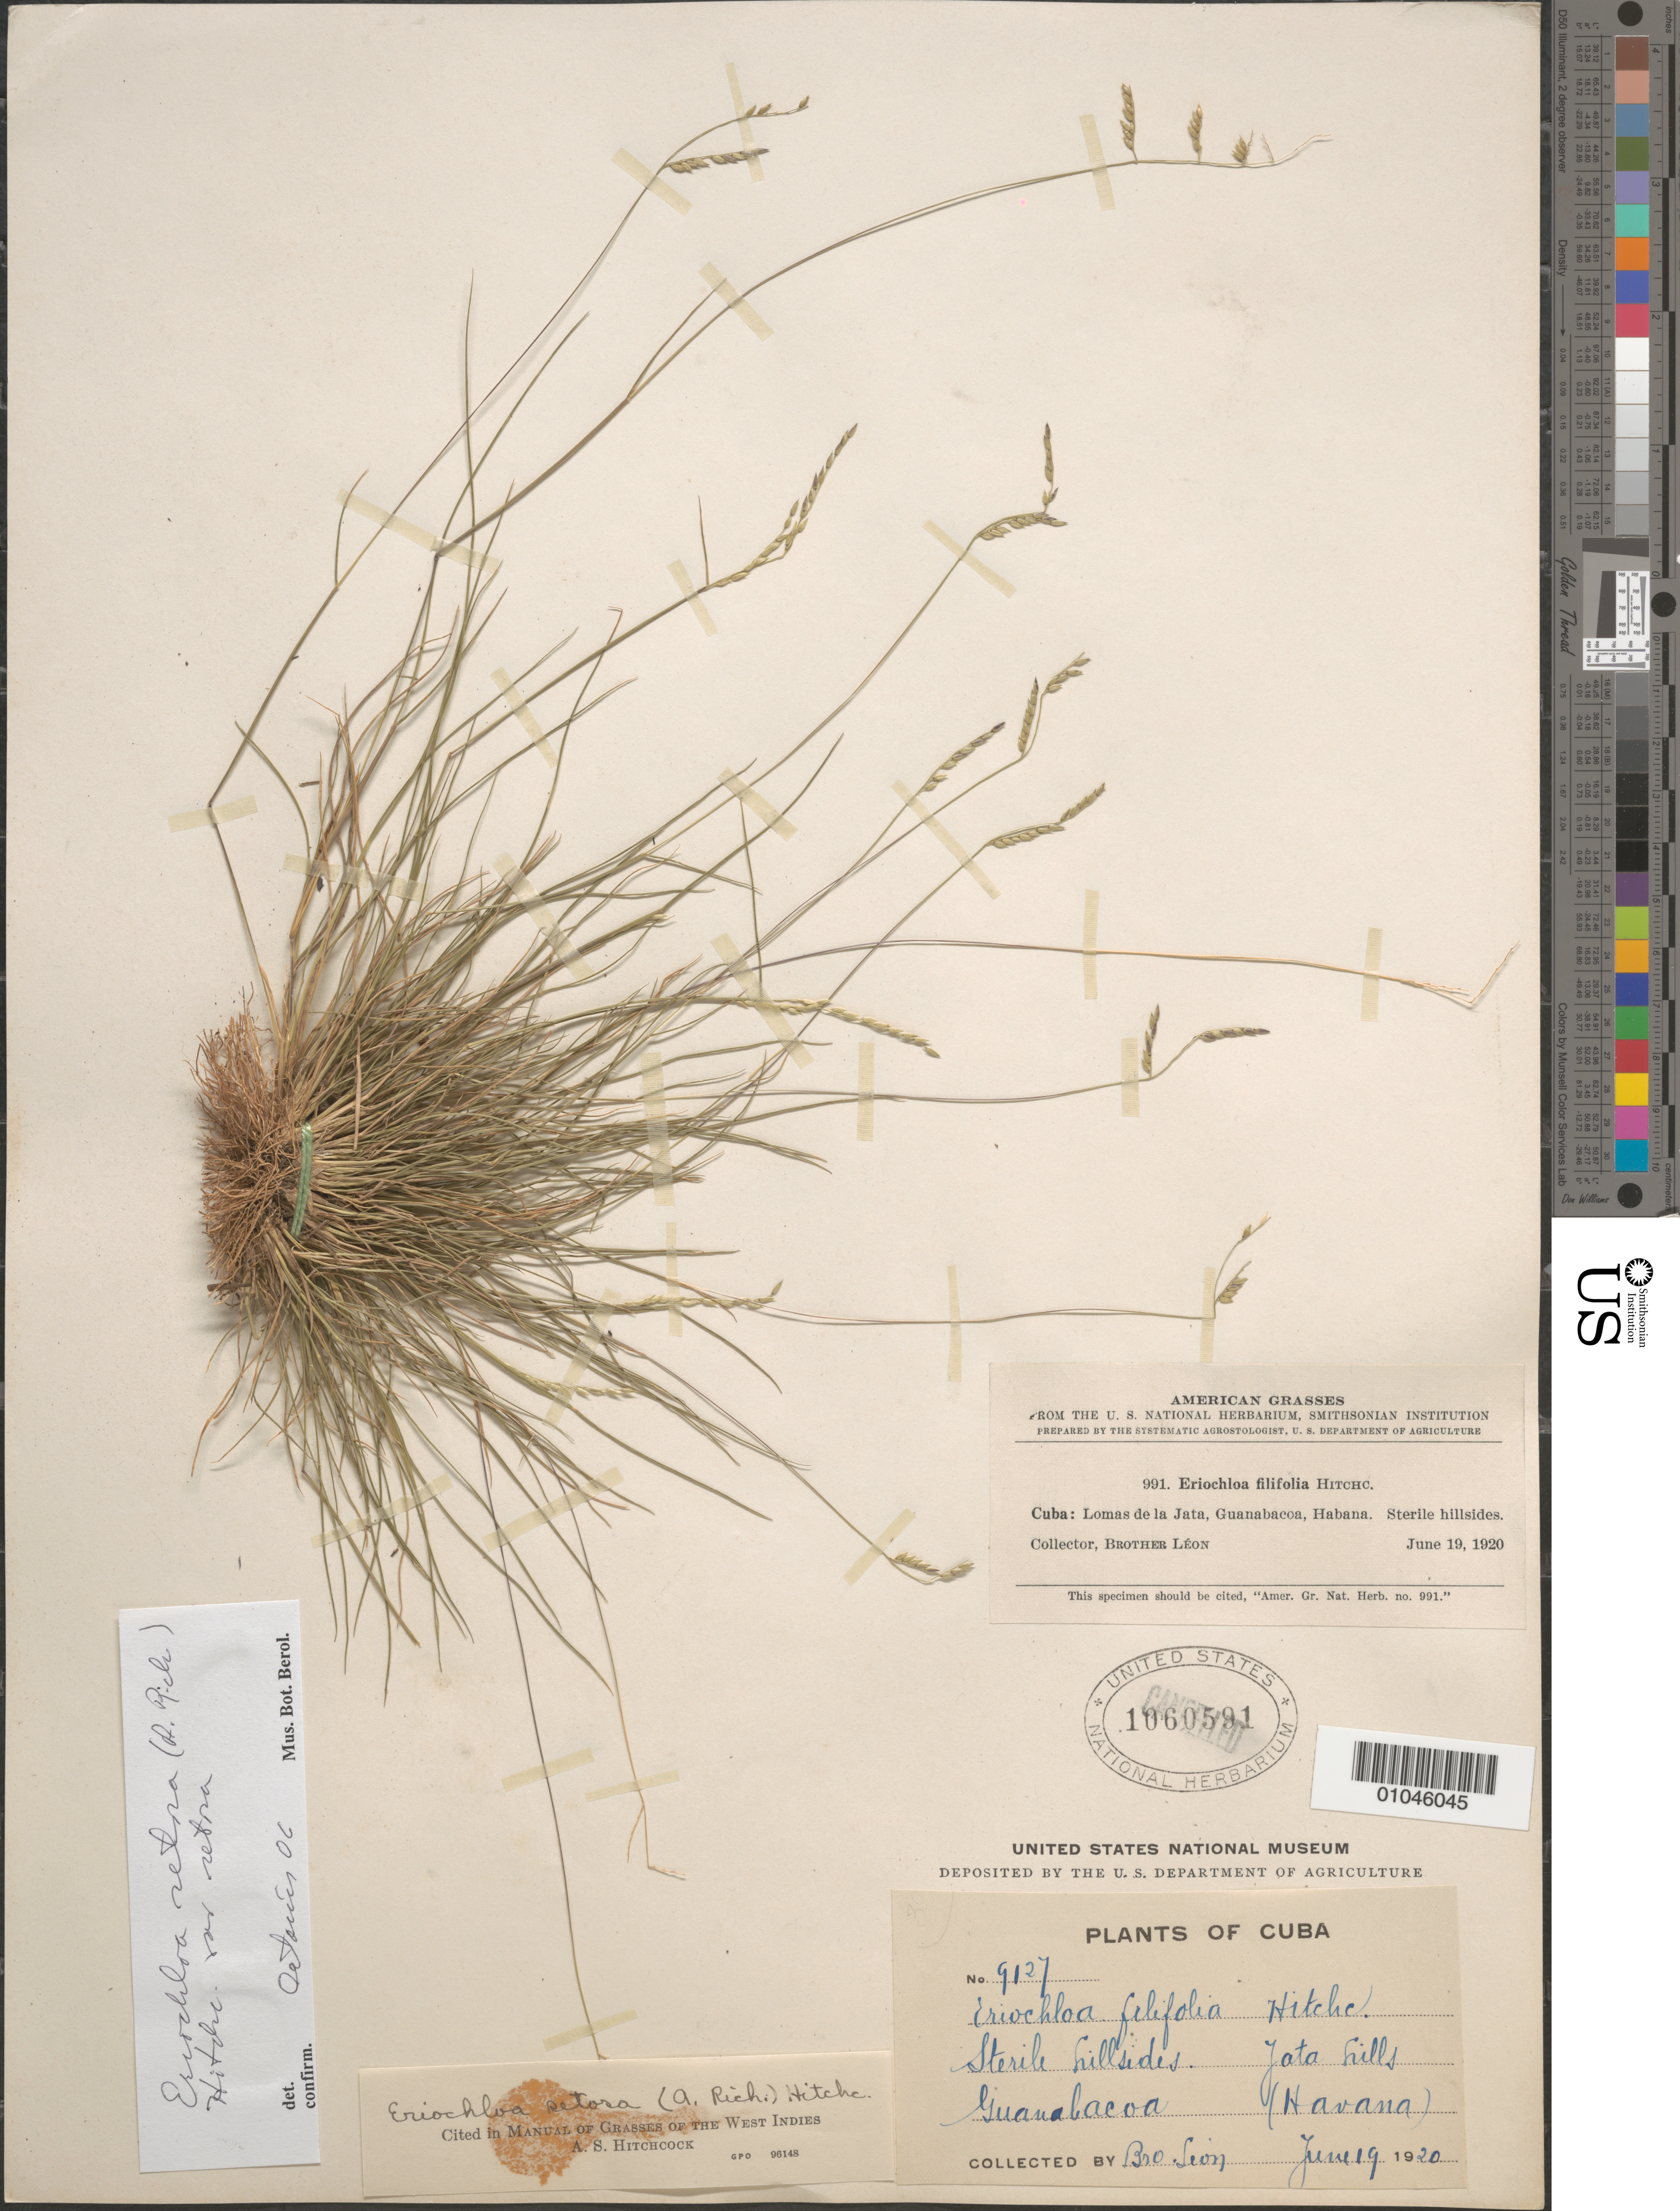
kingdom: Plantae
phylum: Tracheophyta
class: Liliopsida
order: Poales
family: Poaceae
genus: Eriochloa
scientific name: Eriochloa setosa var. setosa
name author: (A. Rich.) Hitchc.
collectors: Bro. León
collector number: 9127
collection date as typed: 19 Jul 1920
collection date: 1920-07-19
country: Cuba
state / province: La Habana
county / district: Municipio Guanabacoa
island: Cuba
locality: Sterile hillsides Jata hills, Guanabacoa Havana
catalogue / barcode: US 1060591